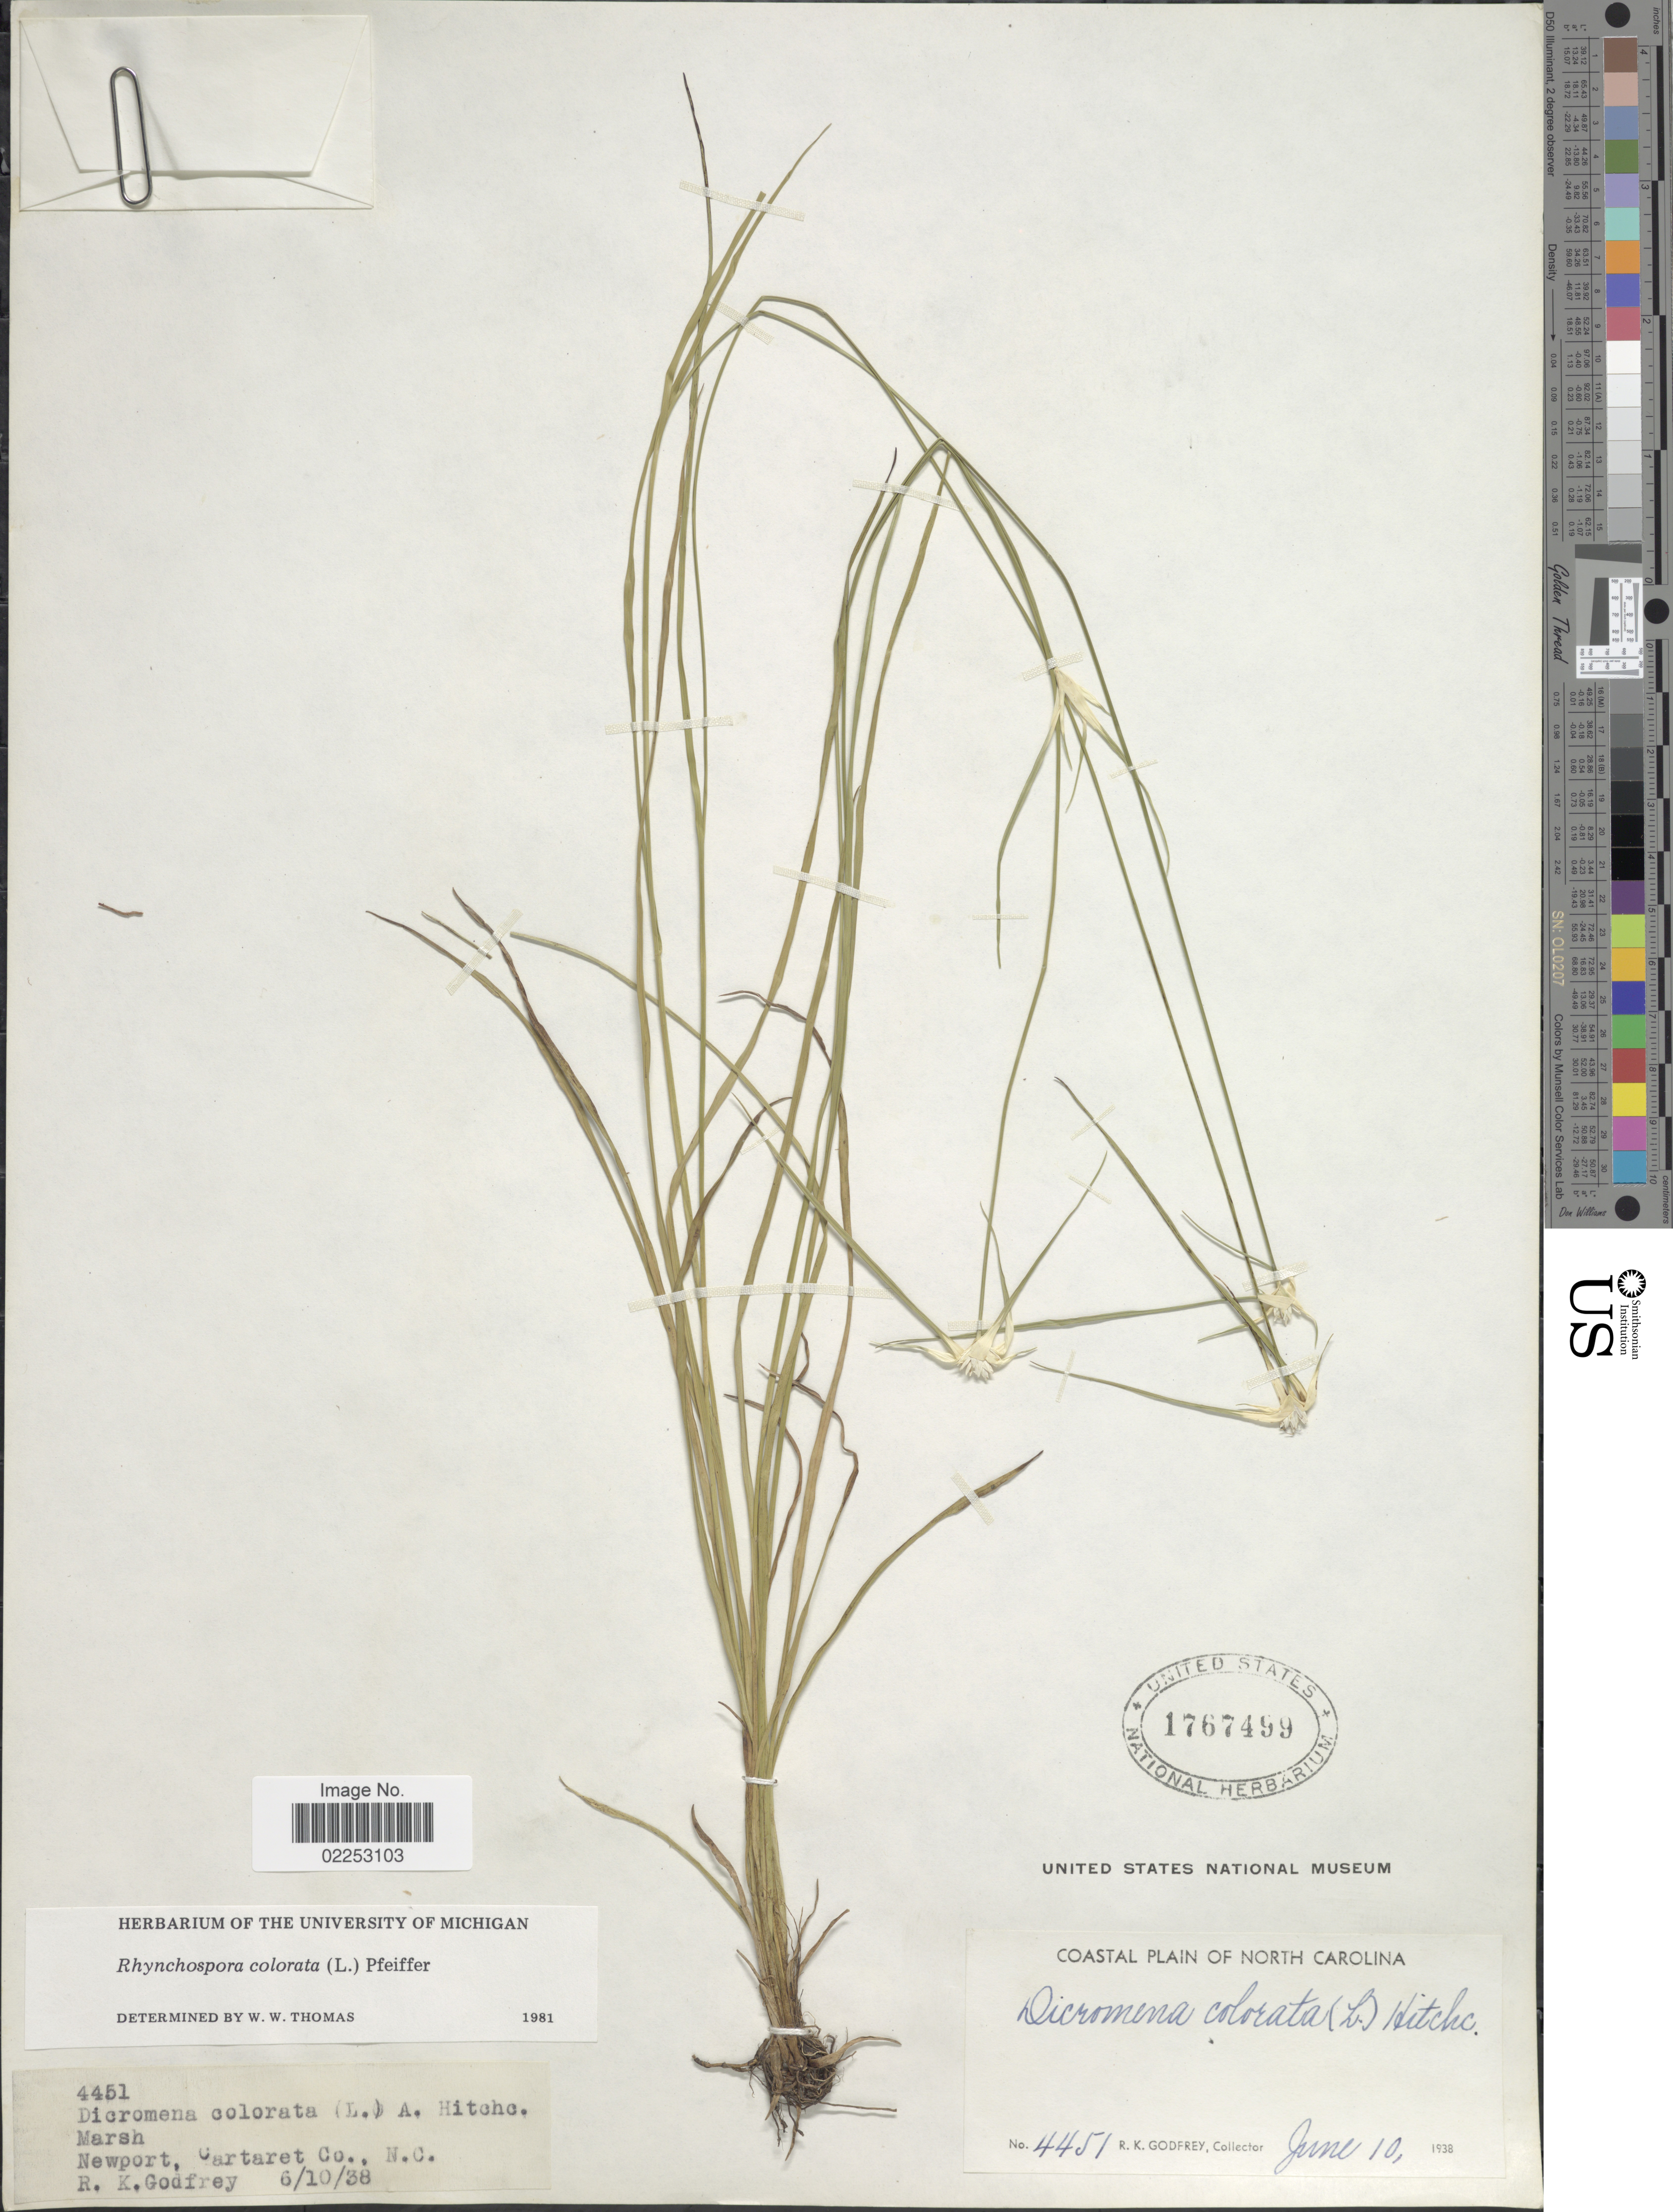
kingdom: Plantae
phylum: Tracheophyta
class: Liliopsida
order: Poales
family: Cyperaceae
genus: Rhynchospora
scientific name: Rhynchospora colorata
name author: (L.) H. Pfeiff.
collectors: R. K. Godfrey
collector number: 4451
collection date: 1938-06-10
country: United States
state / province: North Carolina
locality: Coastal Plain. Newport, Cartaret Co.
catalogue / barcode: US 1767499